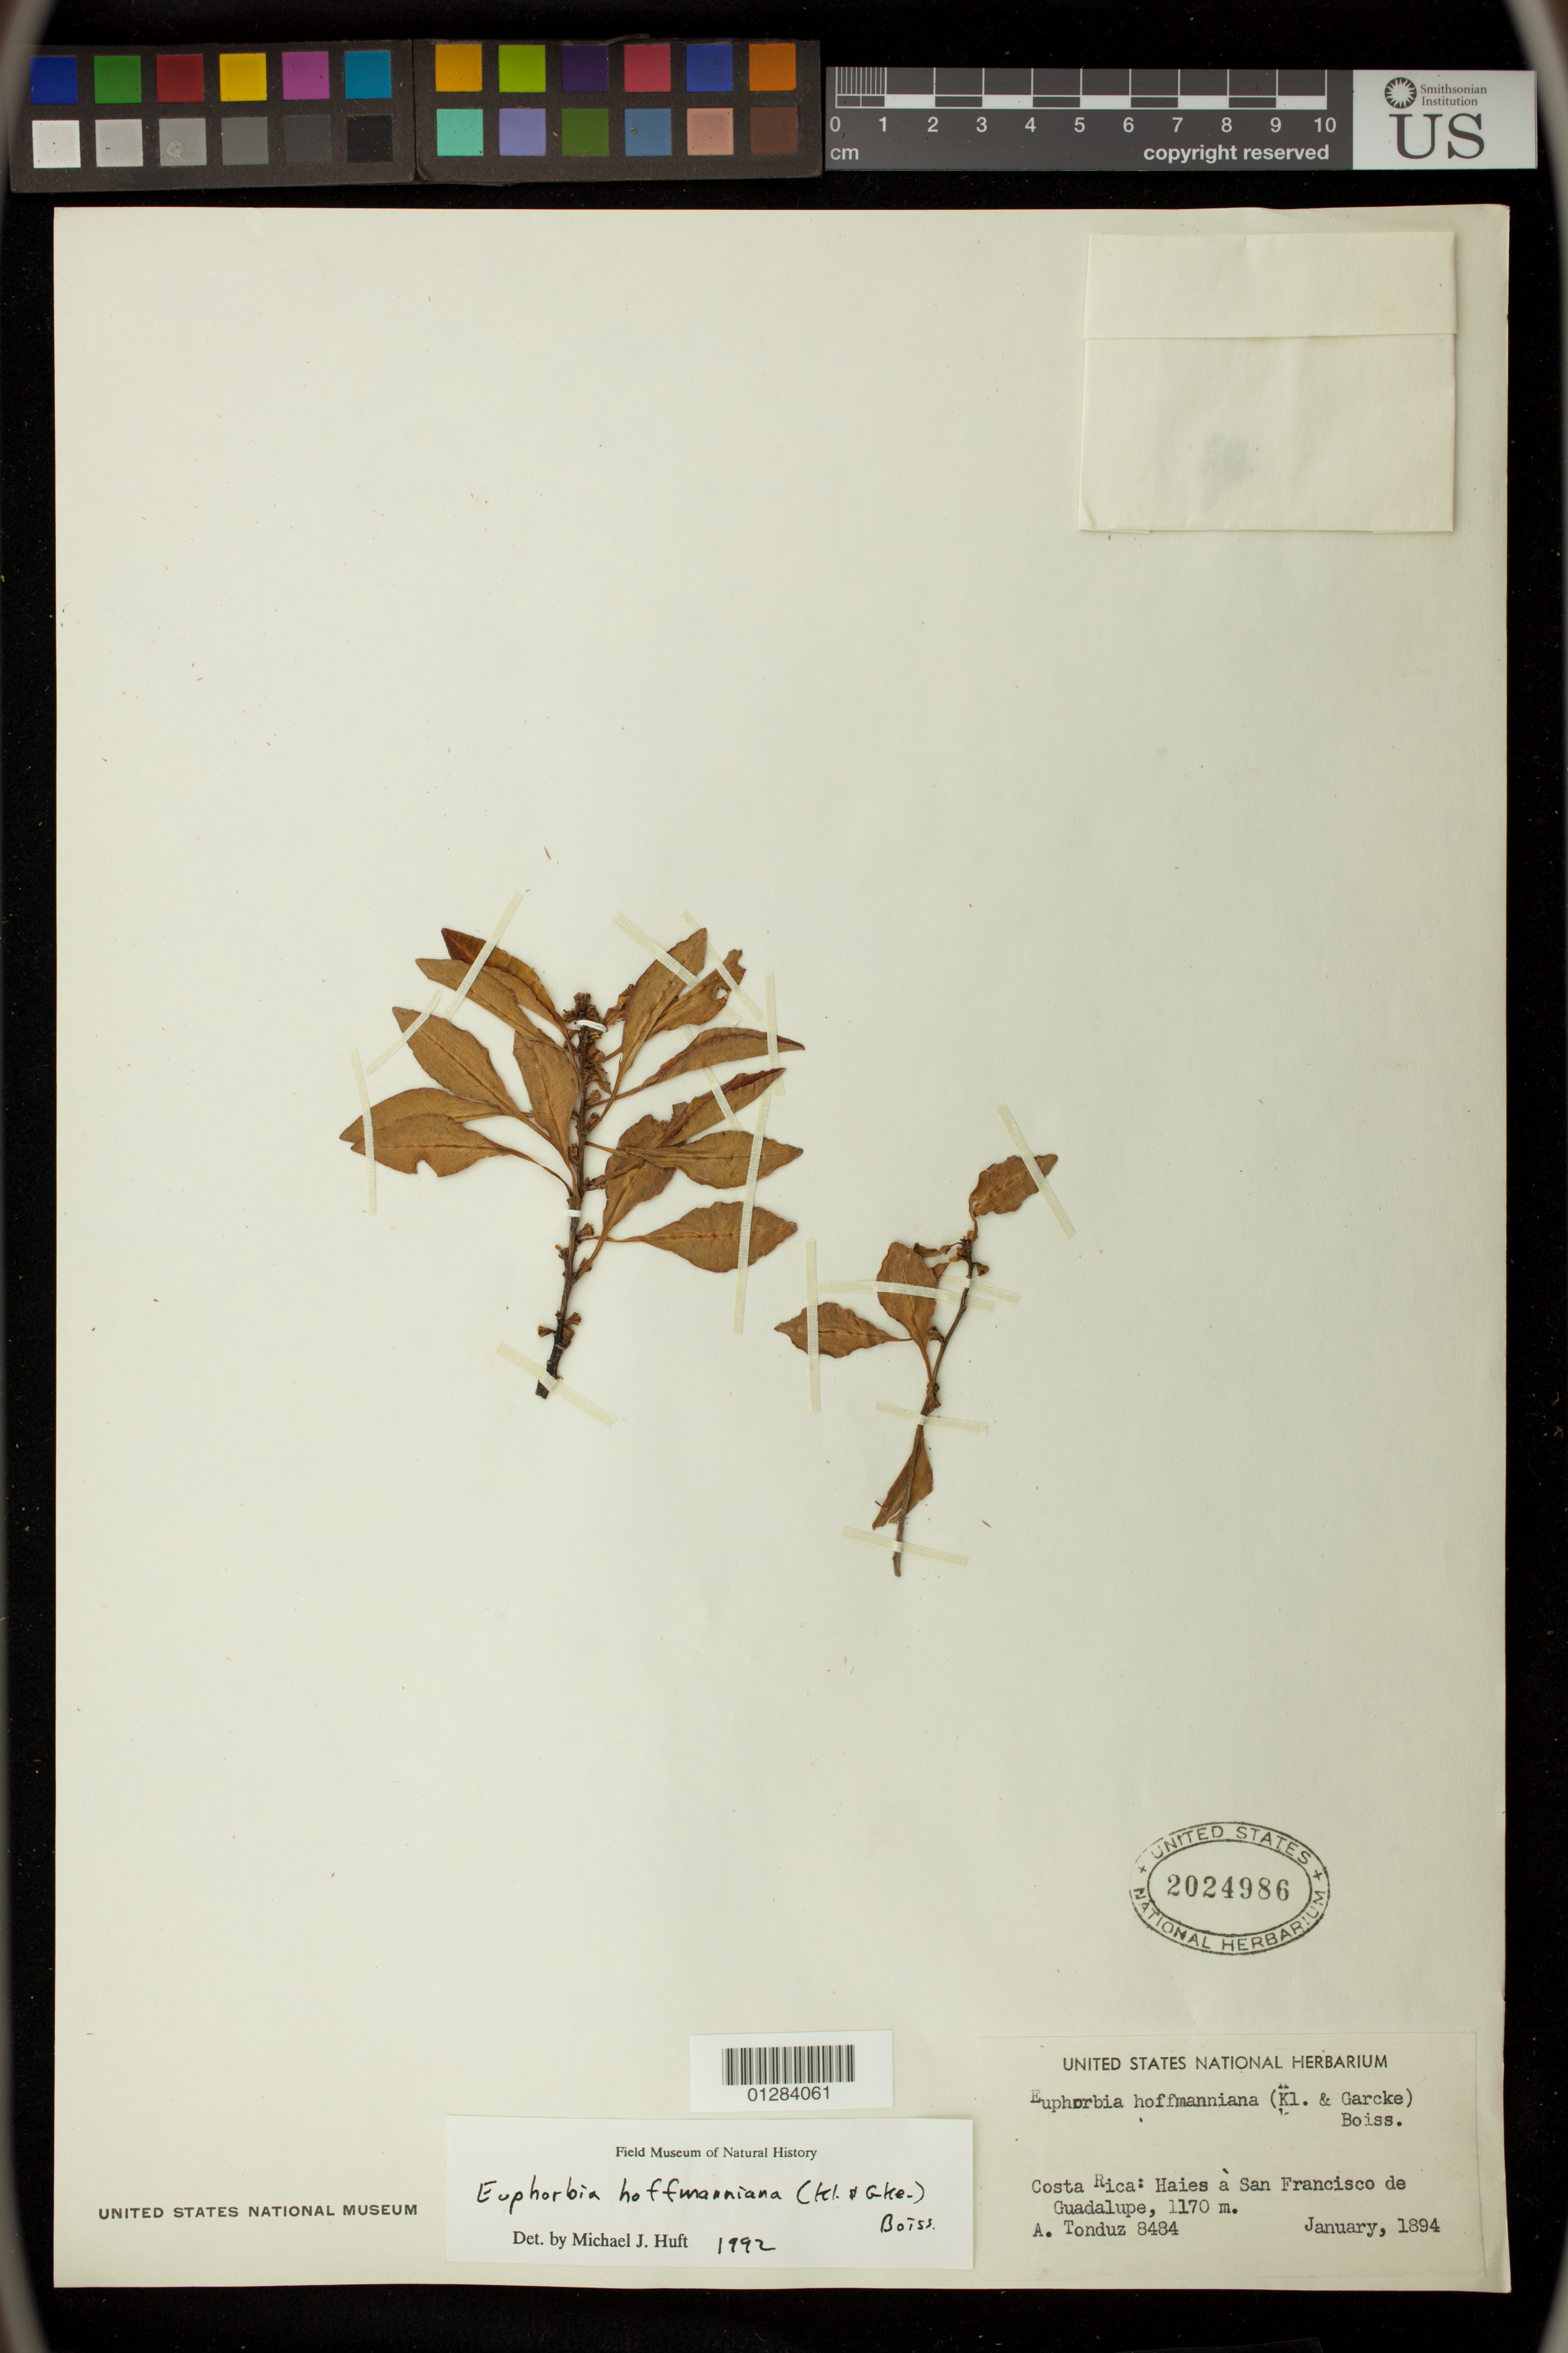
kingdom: Plantae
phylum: Tracheophyta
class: Magnoliopsida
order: Malpighiales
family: Euphorbiaceae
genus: Euphorbia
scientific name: Euphorbia hoffmanniana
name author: (Klotzsch & Garcke) Boiss.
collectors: A. Tonduz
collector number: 8484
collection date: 1894-01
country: Costa Rica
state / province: San José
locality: Haies a San Francisco de Guadalupe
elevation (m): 1170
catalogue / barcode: US 2024986